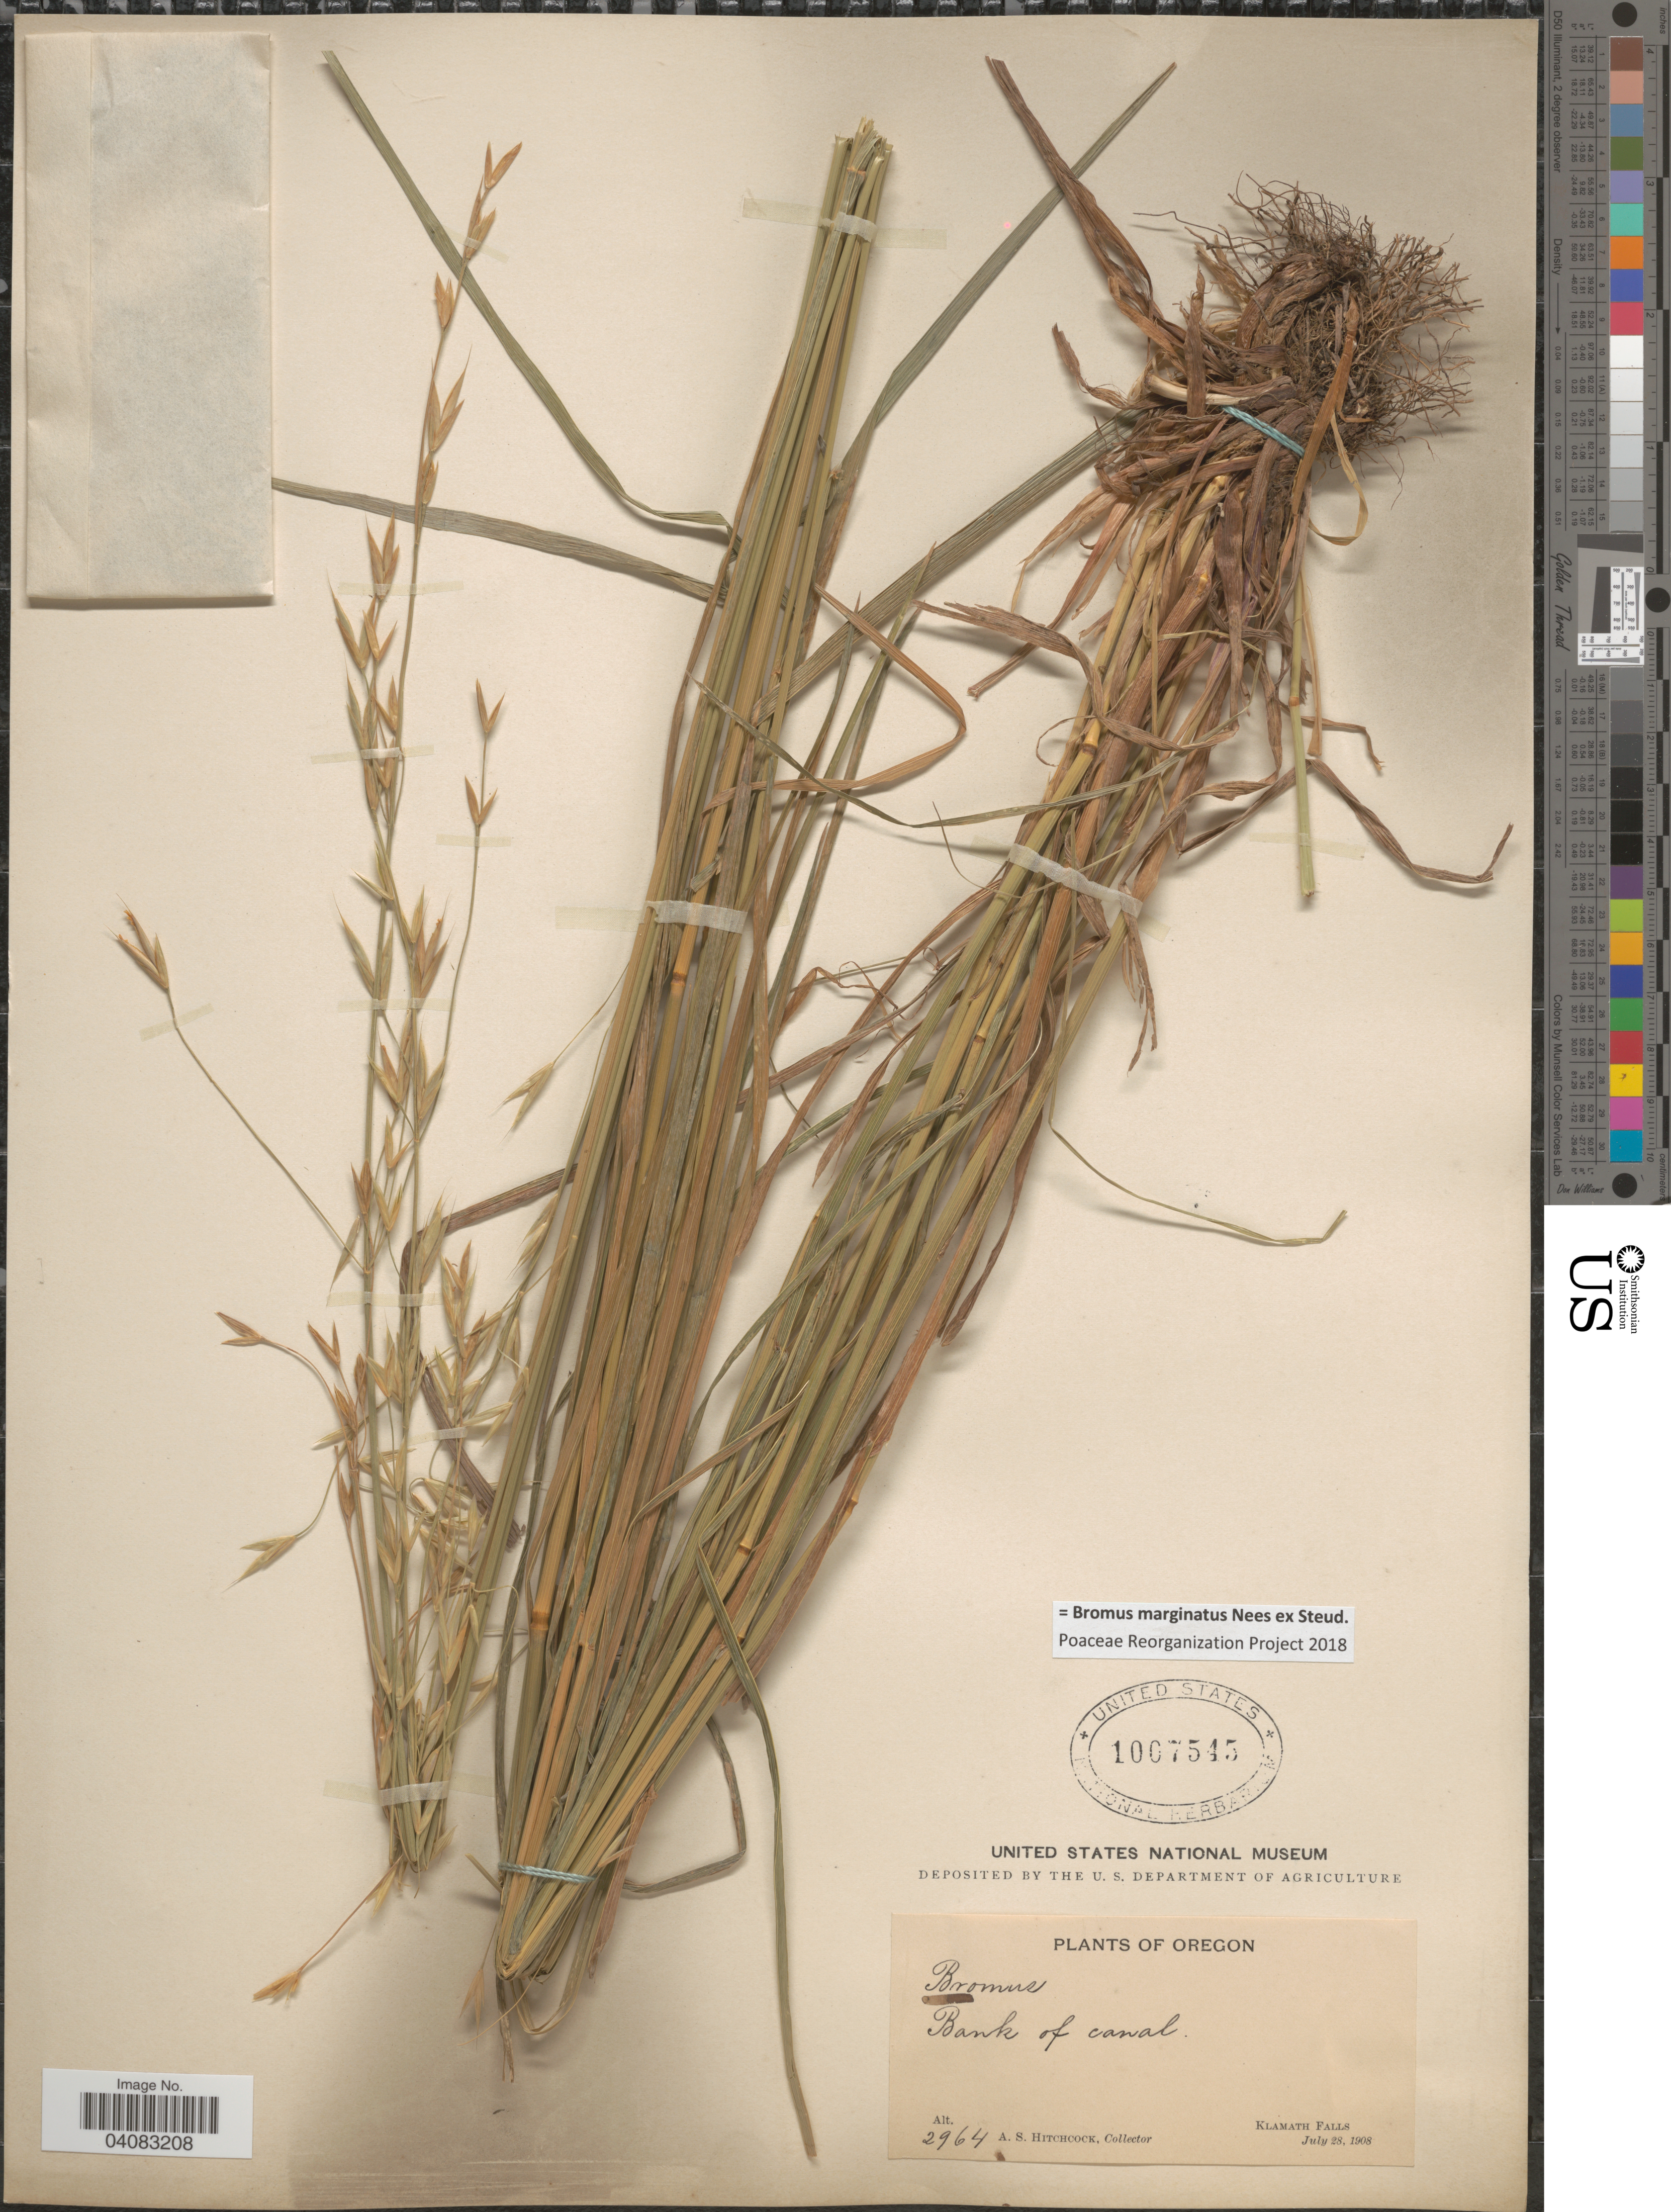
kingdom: Plantae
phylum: Tracheophyta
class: Liliopsida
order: Poales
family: Poaceae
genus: Bromus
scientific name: Bromus marginatus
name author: Nees ex Steud.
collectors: A. S. Hitchcock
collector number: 2964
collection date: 1908-07-28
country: United States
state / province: Oregon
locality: Bank of canal. Klamath Falls.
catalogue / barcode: US 1007545